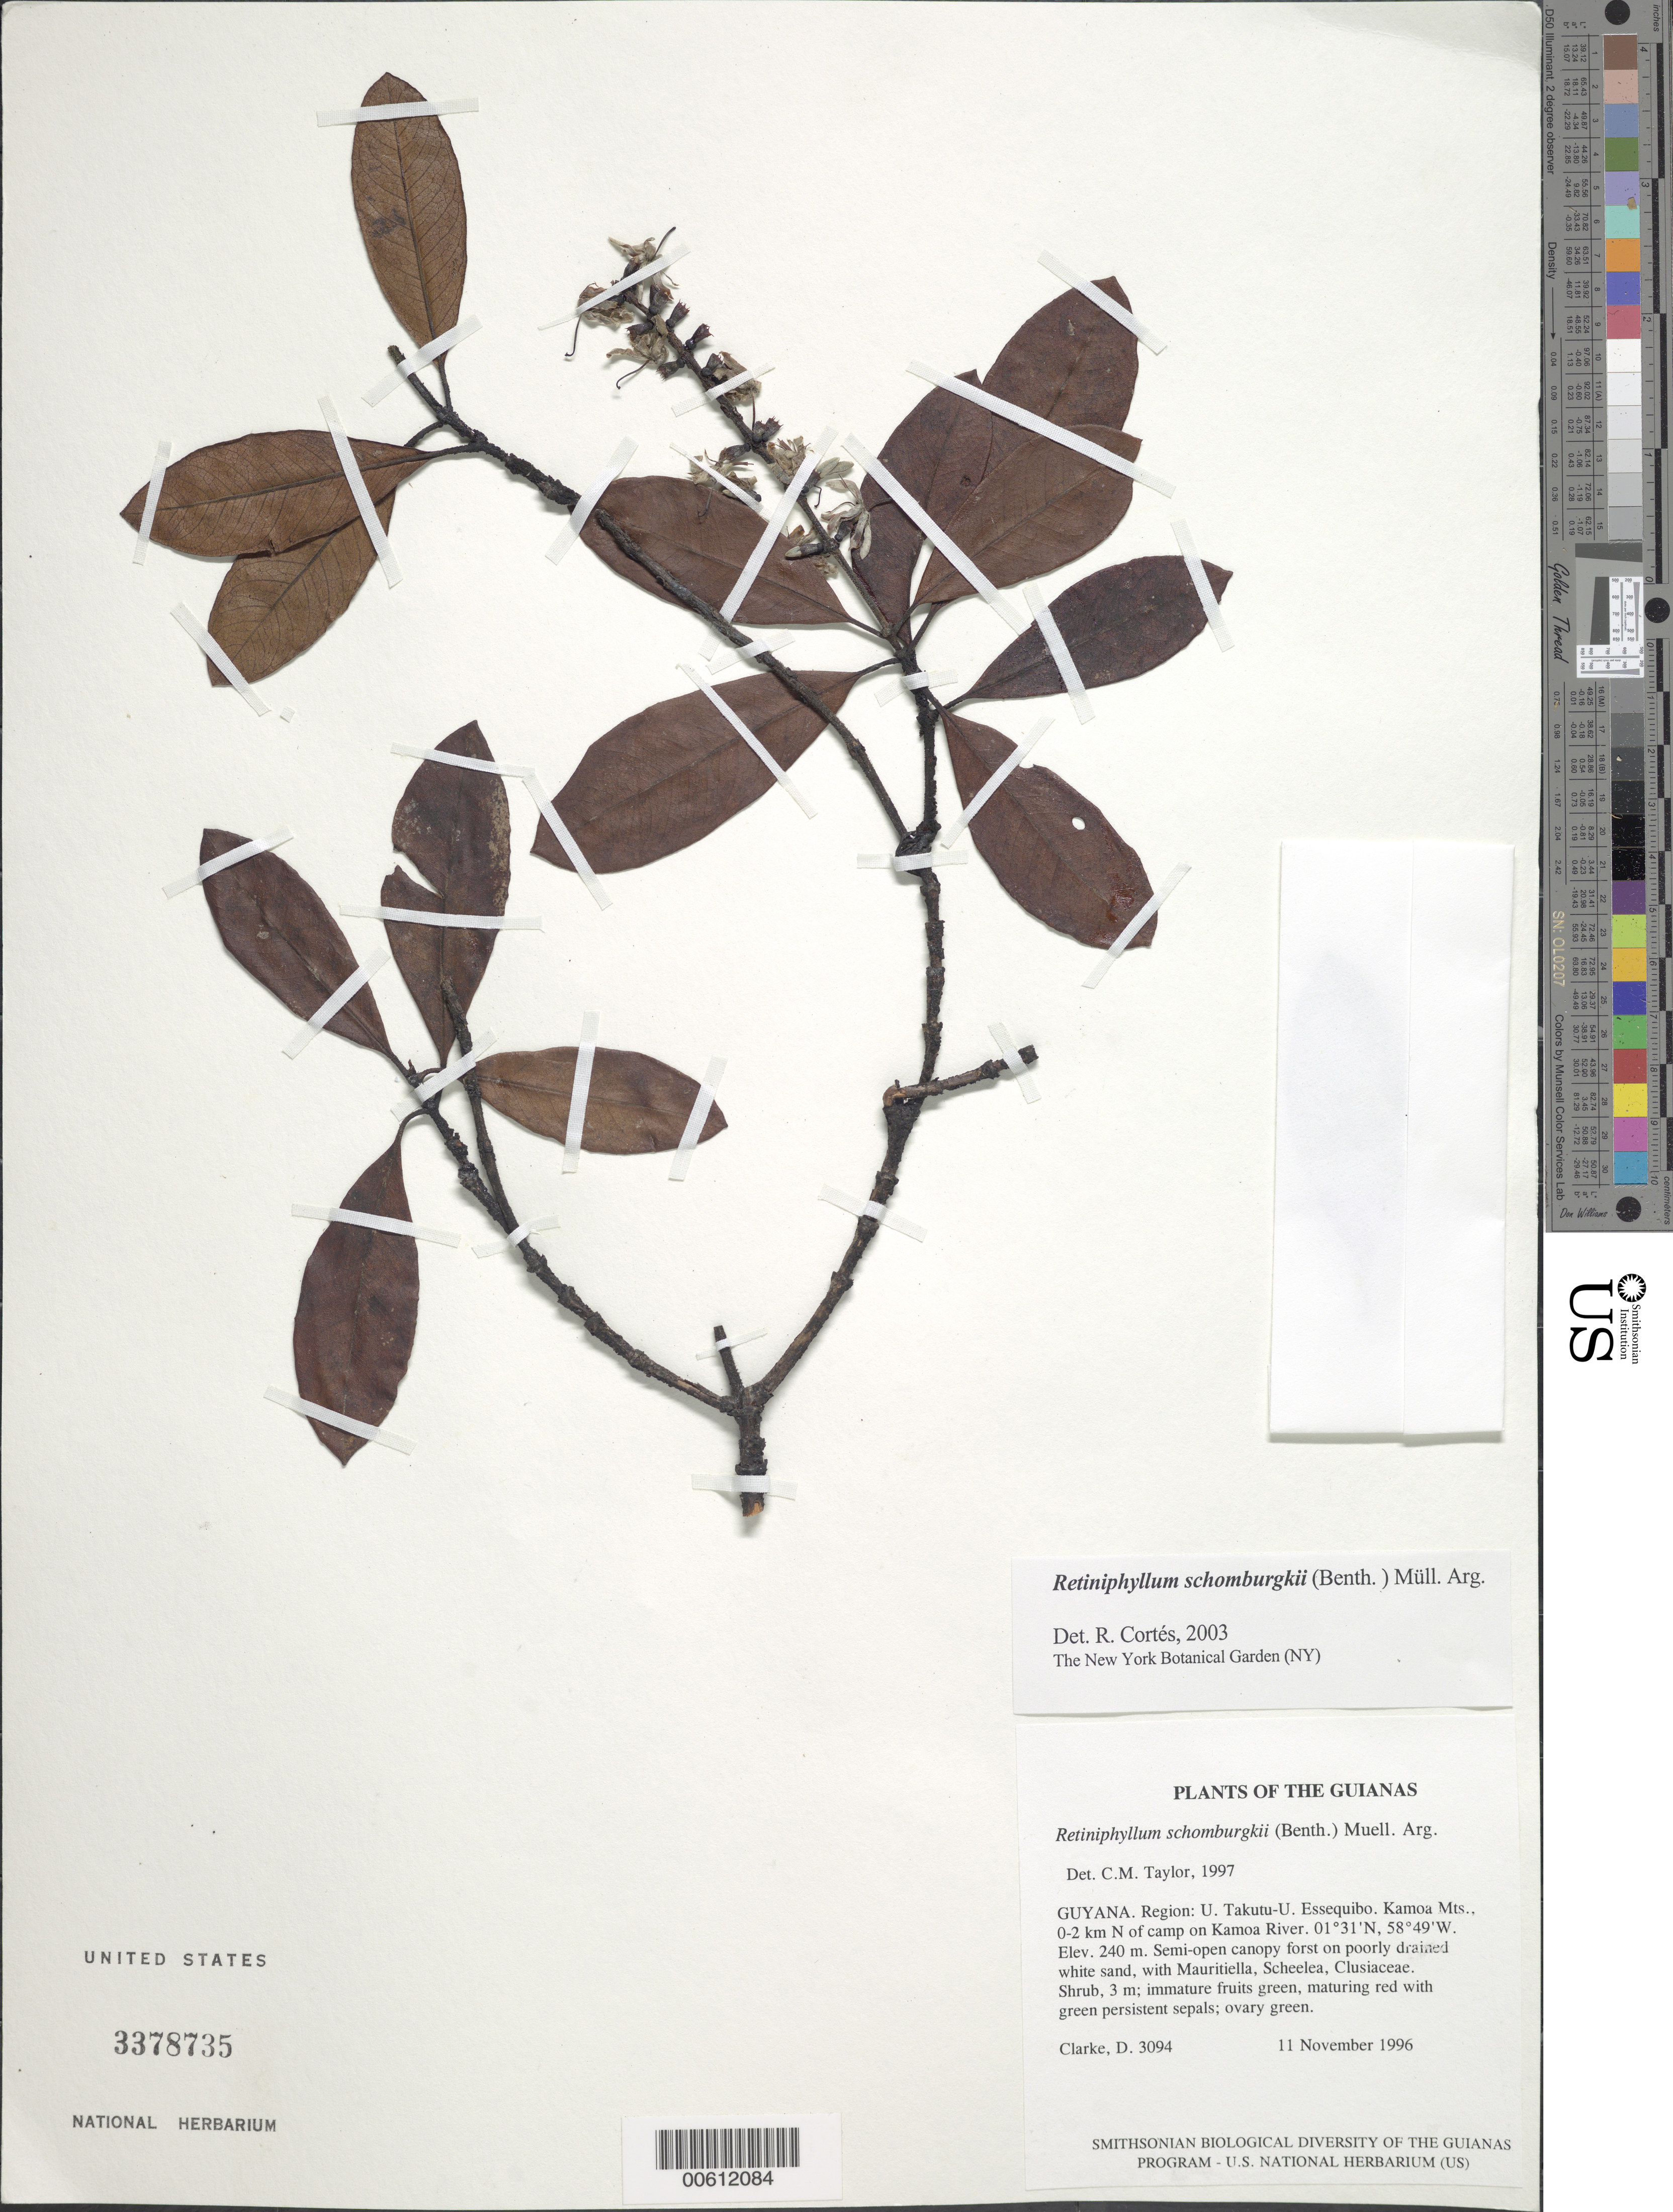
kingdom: Plantae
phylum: Tracheophyta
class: Magnoliopsida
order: Gentianales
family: Rubiaceae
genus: Retiniphyllum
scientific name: Retiniphyllum schomburgkii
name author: (Benth.) Müll. Arg.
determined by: Taylor, Charlotte M.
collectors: H. D. Clarke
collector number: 3094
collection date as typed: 11 November 1996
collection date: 1996-11-11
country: Guyana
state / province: U. Takutu-U. Essequibo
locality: Kamoa Mts., 0-2 km N of camp on Kamoa River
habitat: Semi-open canopy forest on poorly drained white sand, with Mauritiella, Scheelea, Clusiaceae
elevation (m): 240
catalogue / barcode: US 3378735